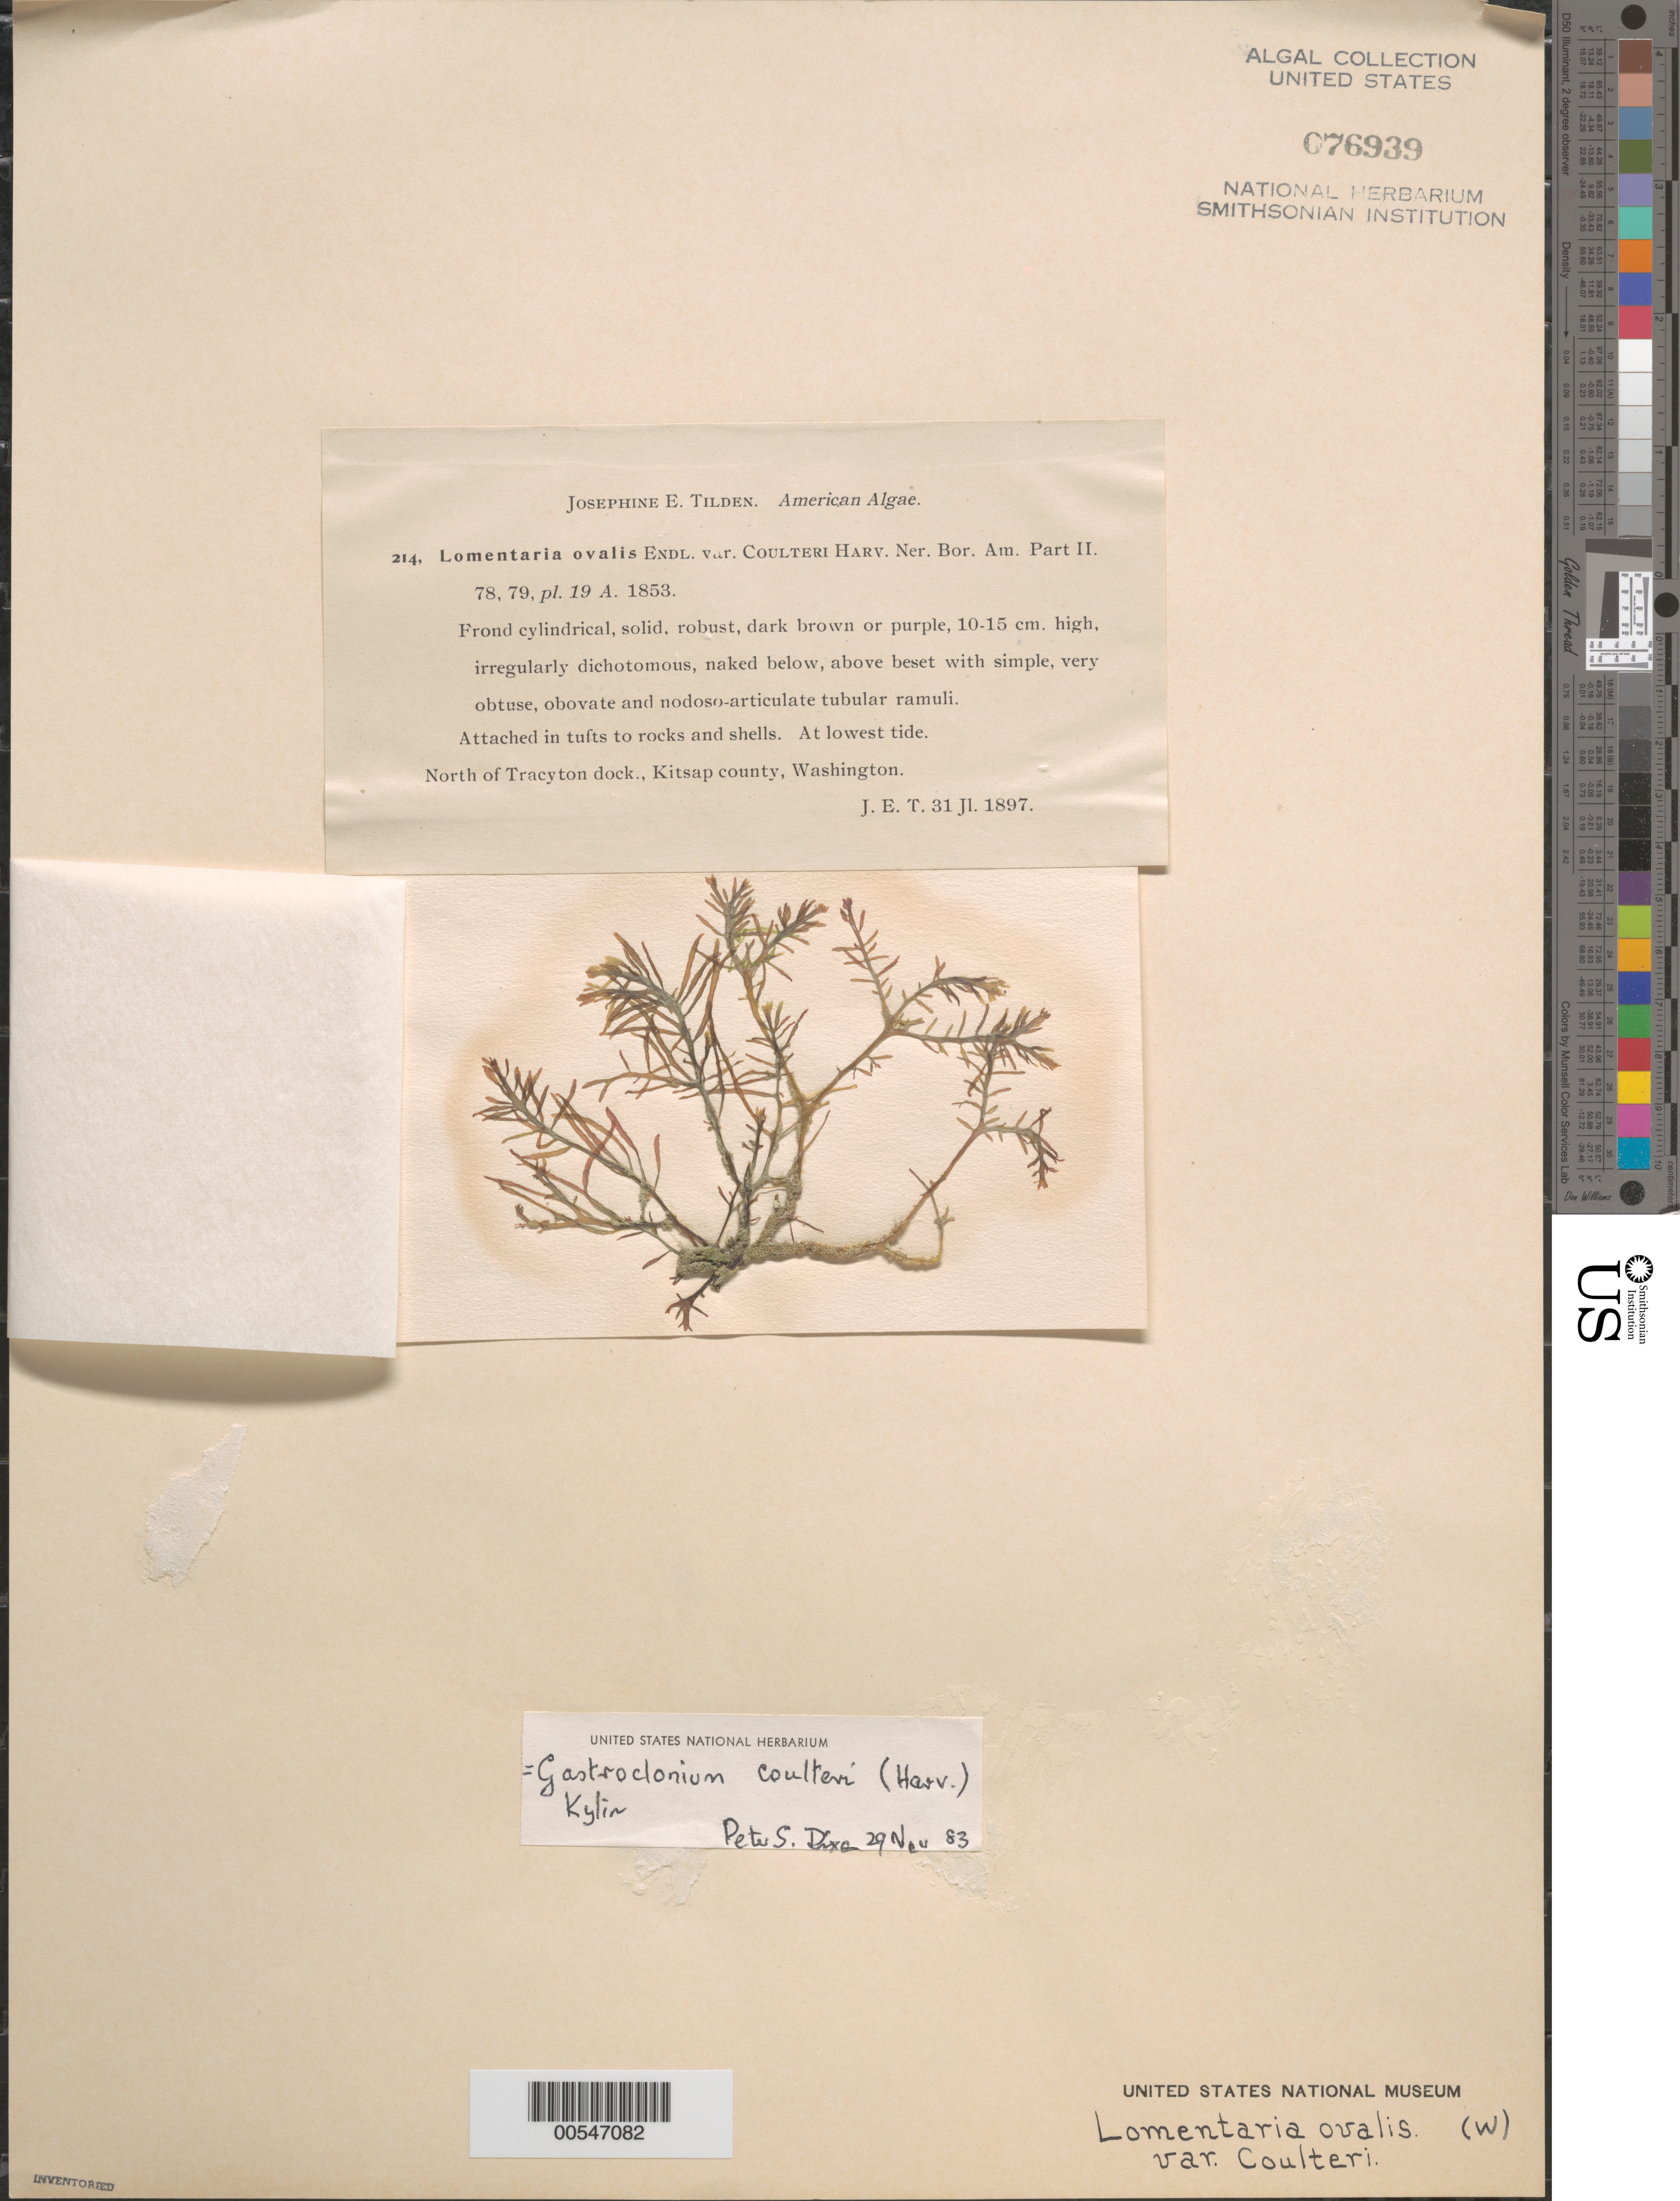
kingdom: Plantae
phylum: Rhodophyta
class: Florideophyceae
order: Rhodymeniales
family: Champiaceae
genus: Neogastroclonium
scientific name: Neogastroclonium subarticulatum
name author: (Turner) L. Le Gall et al.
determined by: Algae name updating Project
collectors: J. E. Tilden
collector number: JET 214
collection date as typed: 31 Jul 1897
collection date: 1897-07-31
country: United States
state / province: Washington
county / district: Kitsap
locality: North of Tracyton Dock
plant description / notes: Tilden, American Algae, as Lomentaria ovalis var. coulteri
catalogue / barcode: US 76939